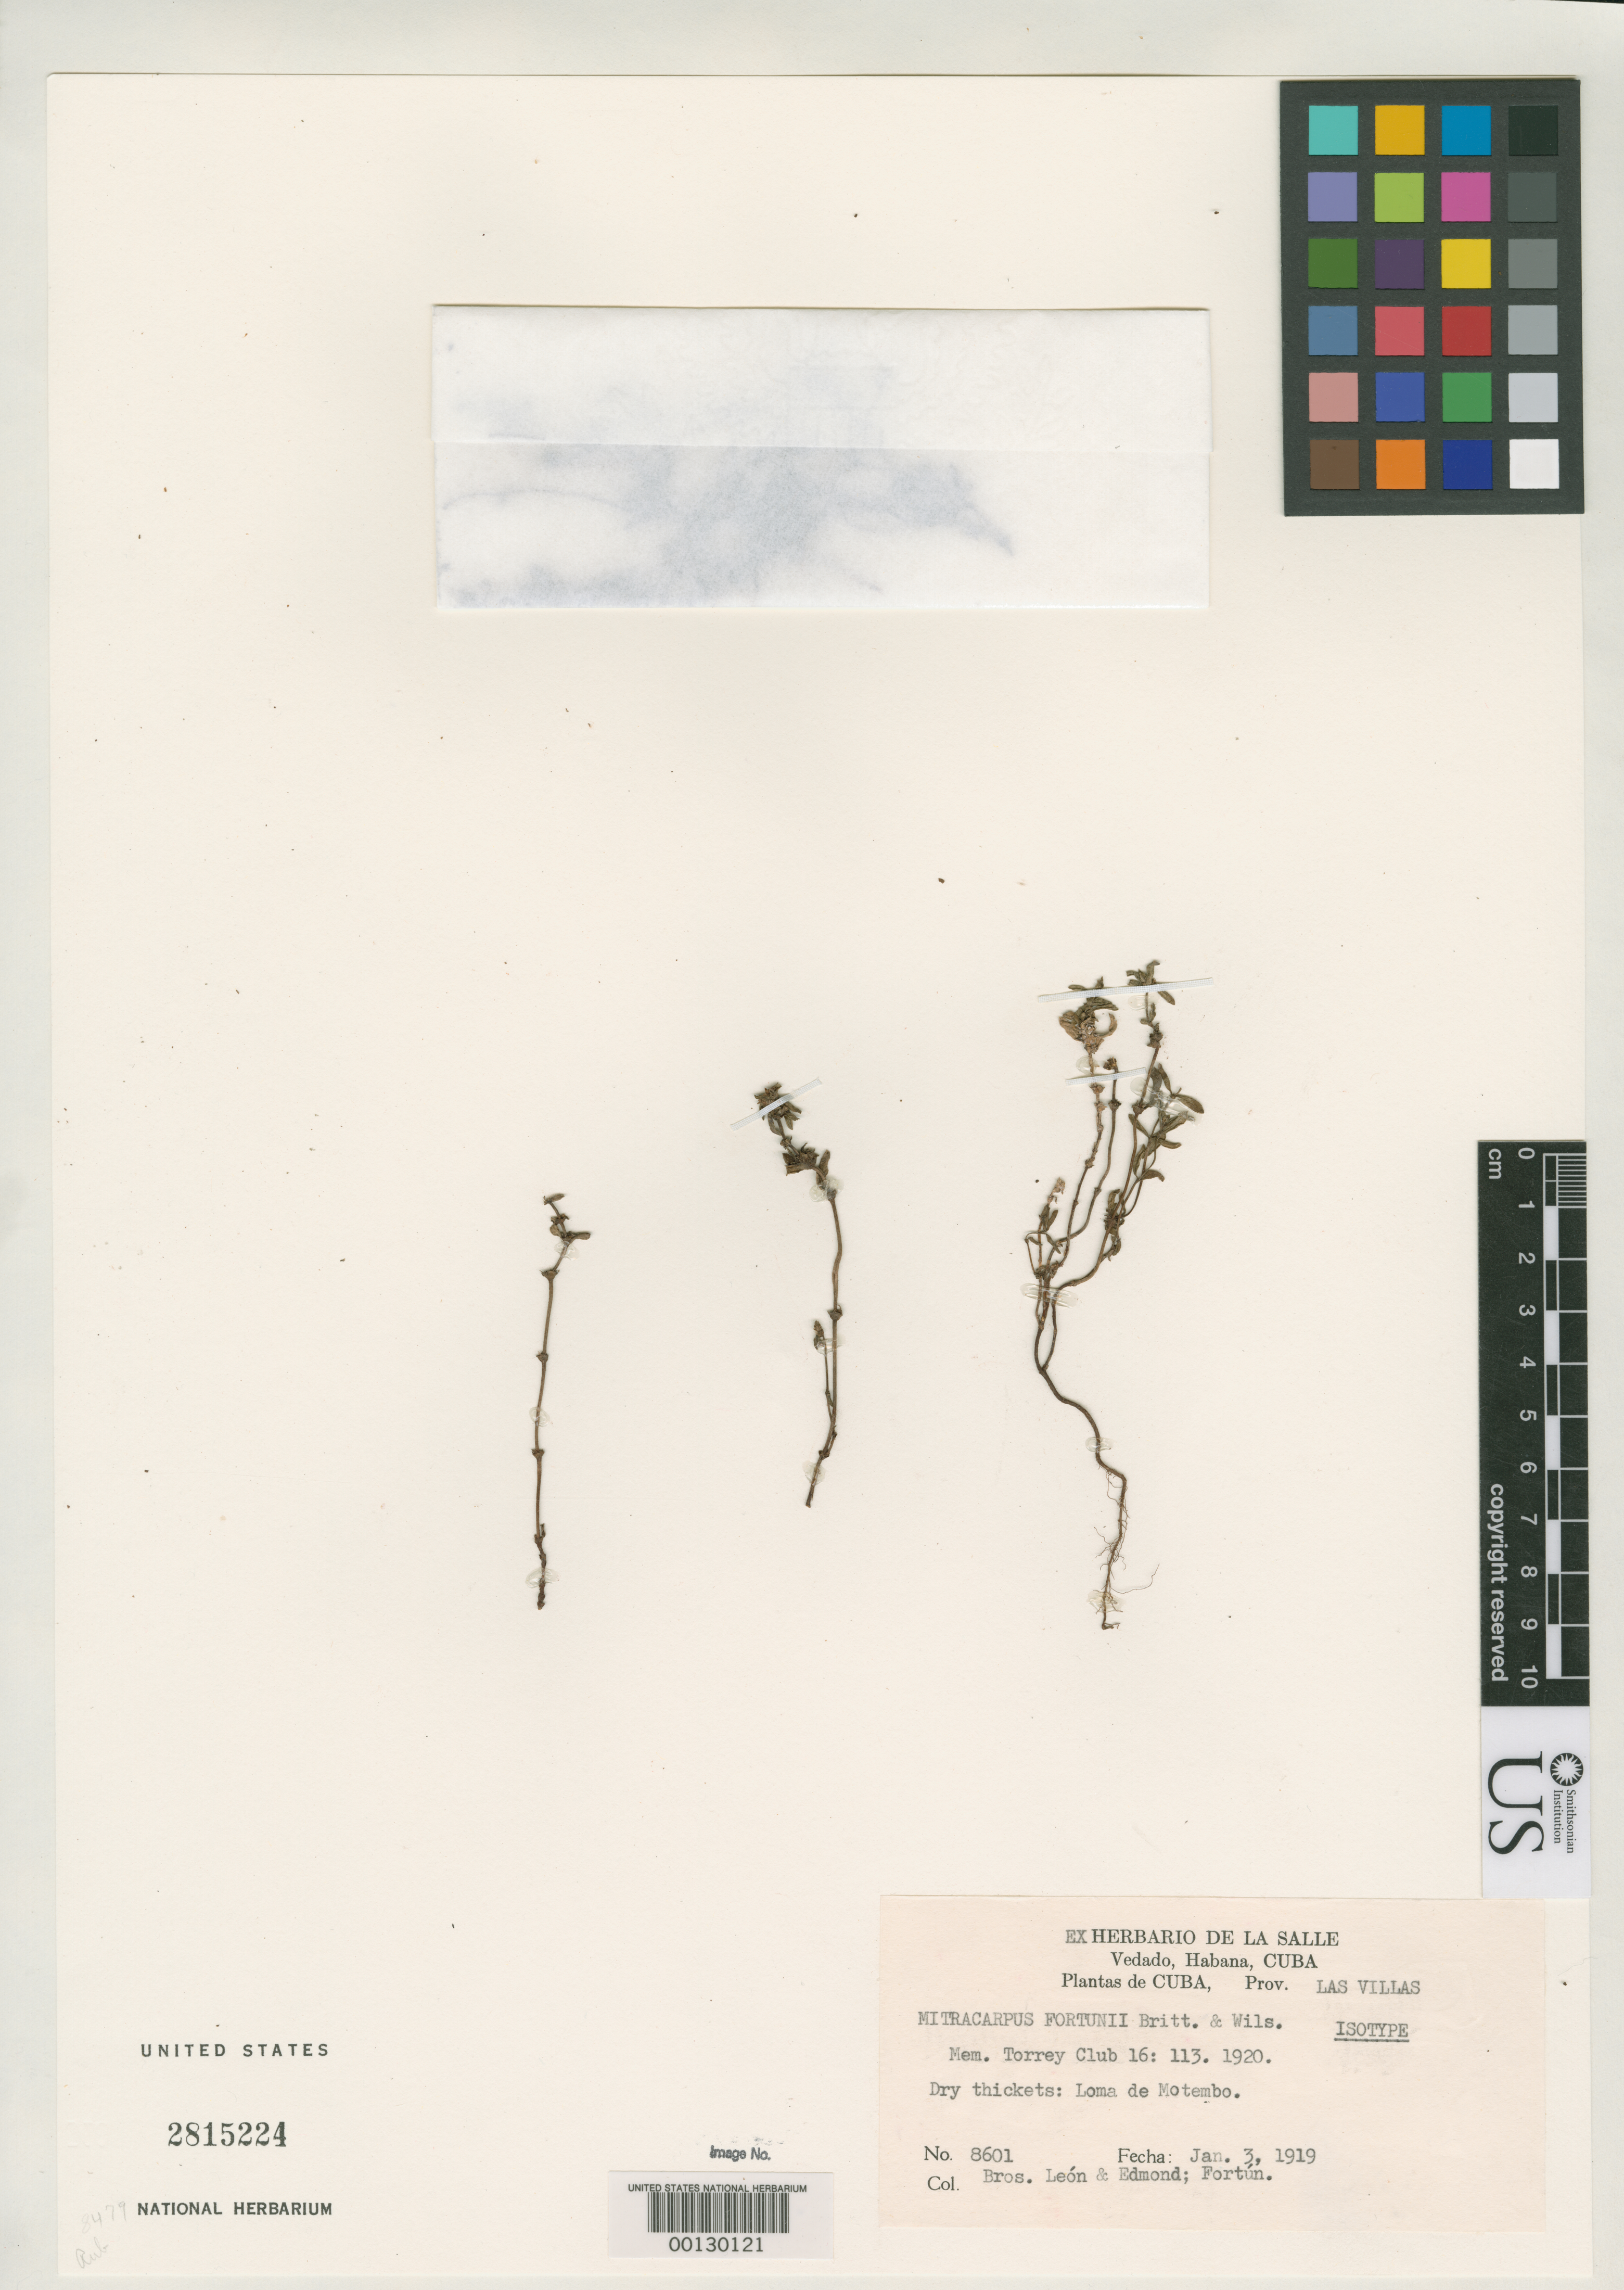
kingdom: Plantae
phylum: Tracheophyta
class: Magnoliopsida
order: Gentianales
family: Rubiaceae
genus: Mitracarpus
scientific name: Mitracarpus fortunii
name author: Britton & P. Wilson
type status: Isotype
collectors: Bro. León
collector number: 8601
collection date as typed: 03 Jan 1919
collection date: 1919-01-03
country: Cuba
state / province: Las Villas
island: Greater Antilles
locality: Loma de Motembo.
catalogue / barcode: US 2815224